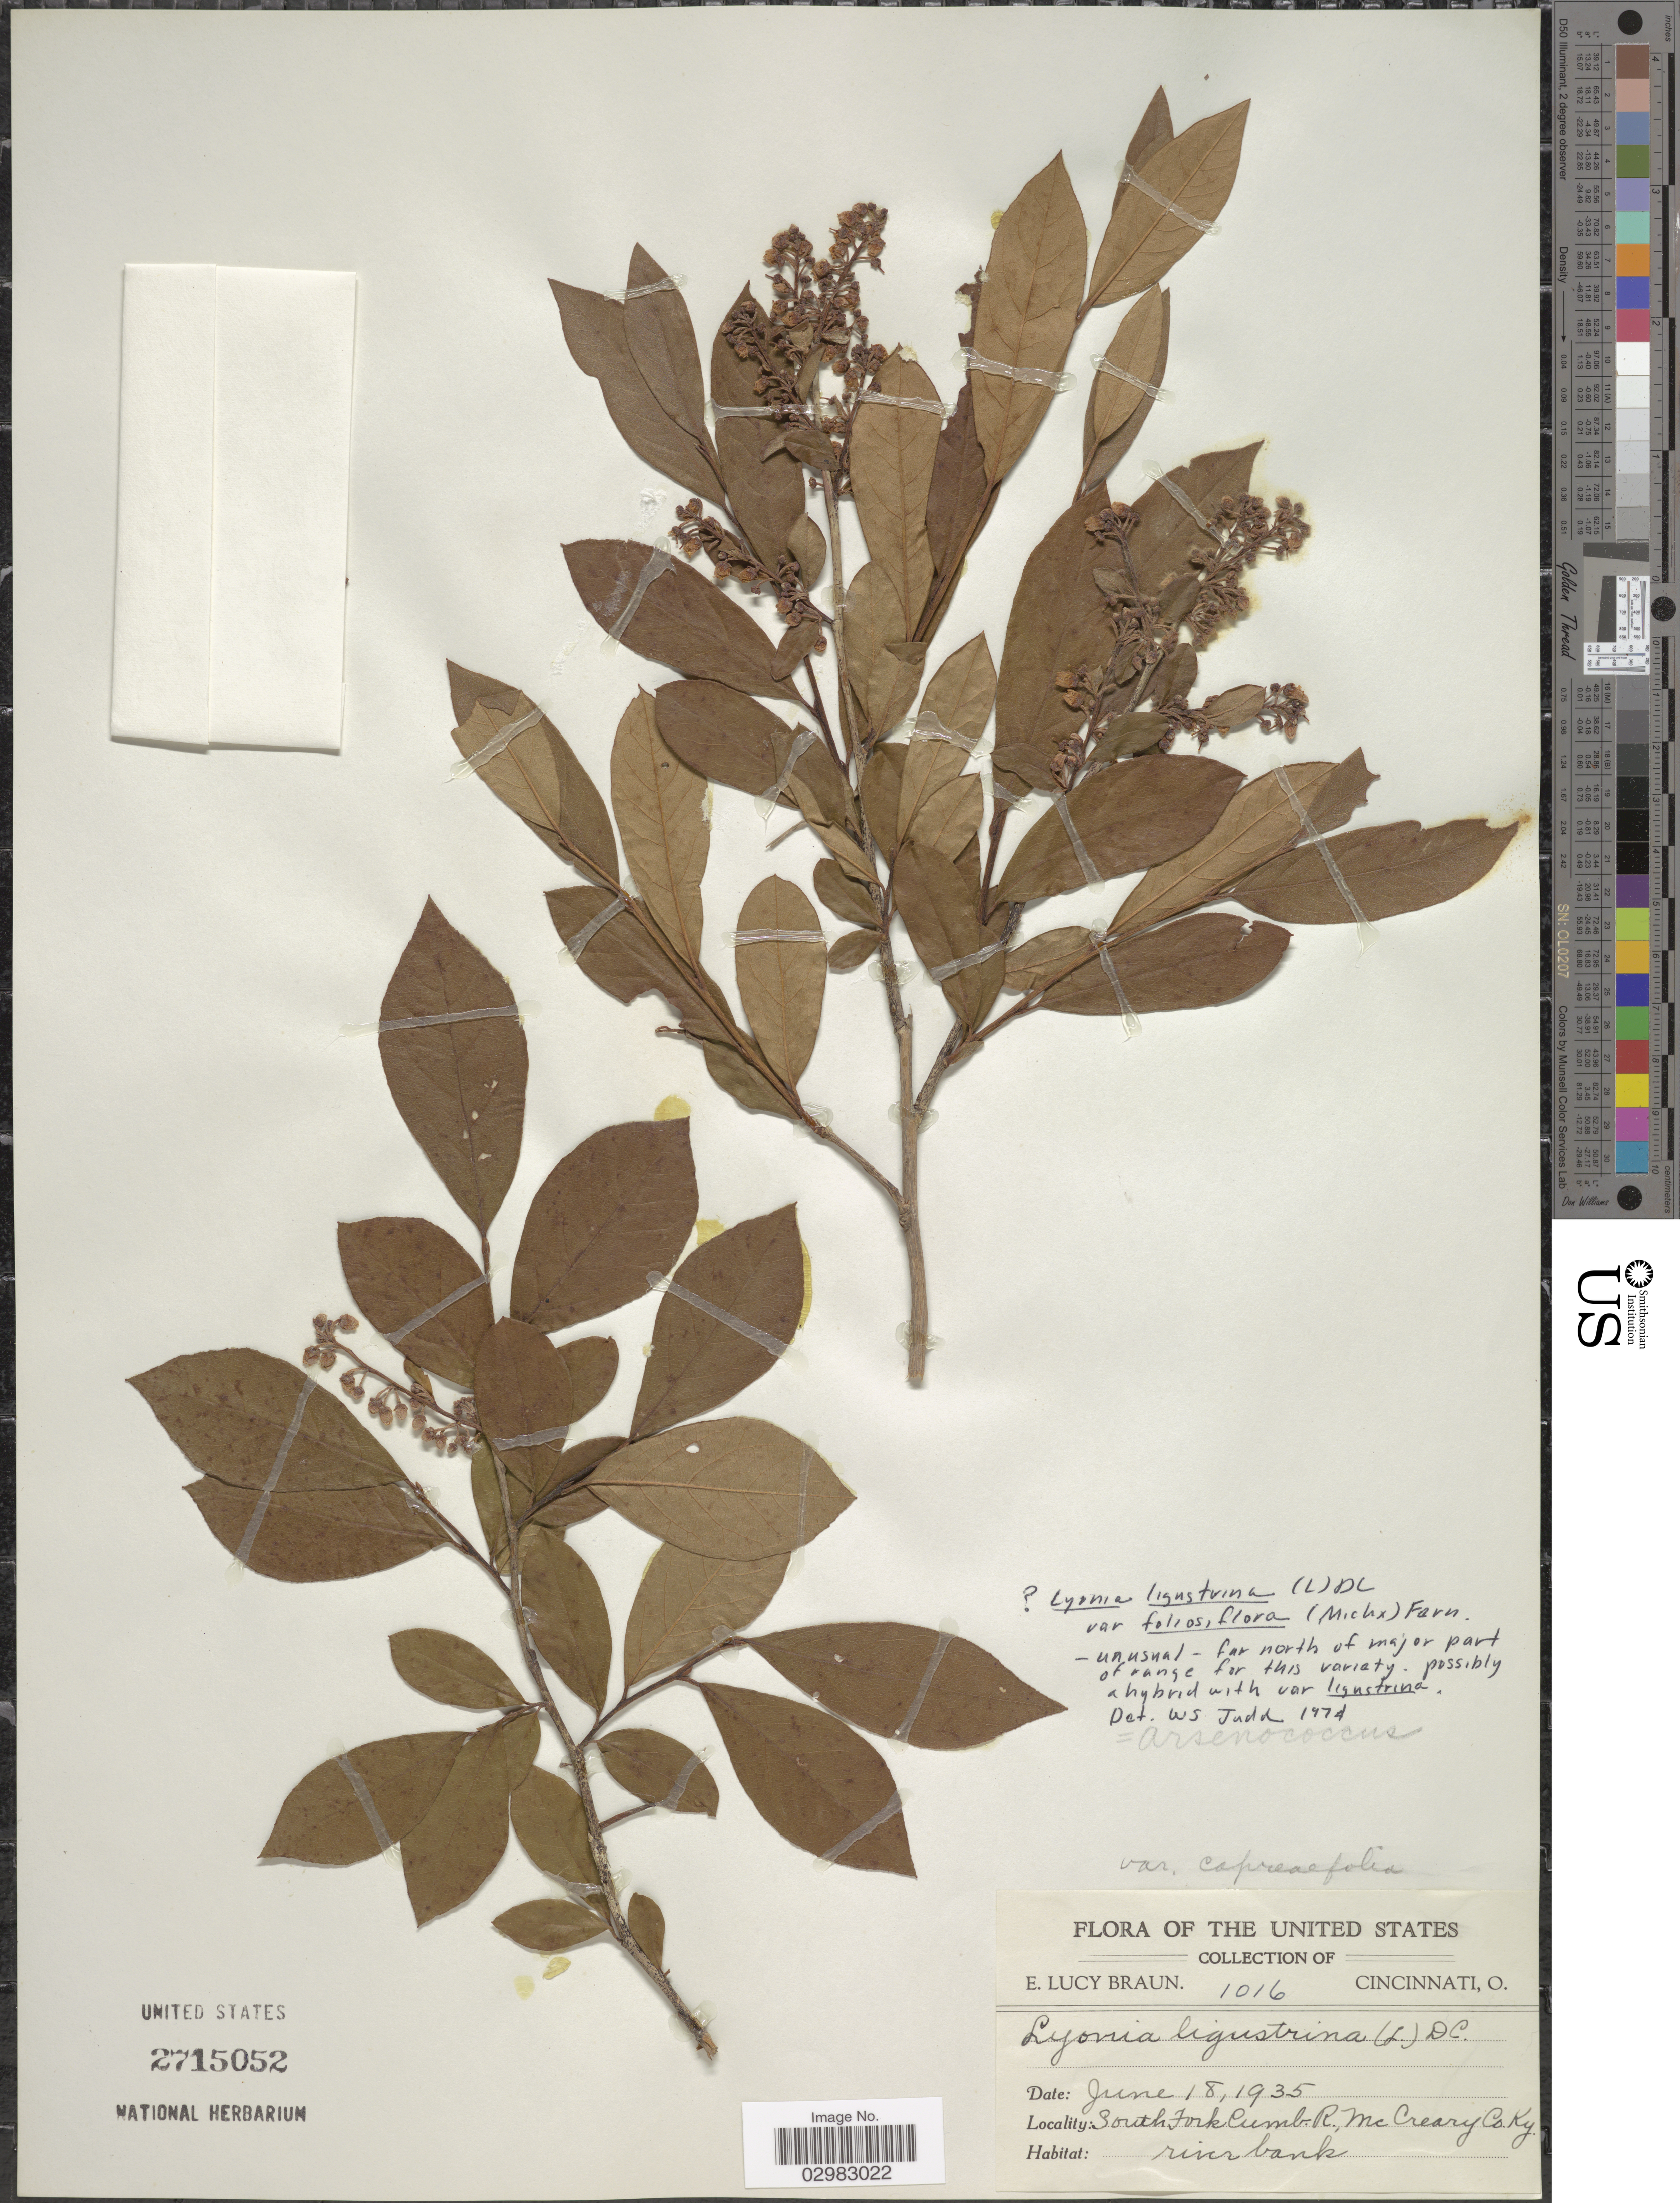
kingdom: Plantae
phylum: Tracheophyta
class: Magnoliopsida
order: Ericales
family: Ericaceae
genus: Lyonia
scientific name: Lyonia ligustrina var. ligustrina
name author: (L.) DC.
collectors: E. L. Braun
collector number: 1016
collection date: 1935-06-18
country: United States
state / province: Kentucky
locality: South Fork Cumb. R., Mc Creary Co.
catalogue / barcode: US 2715052